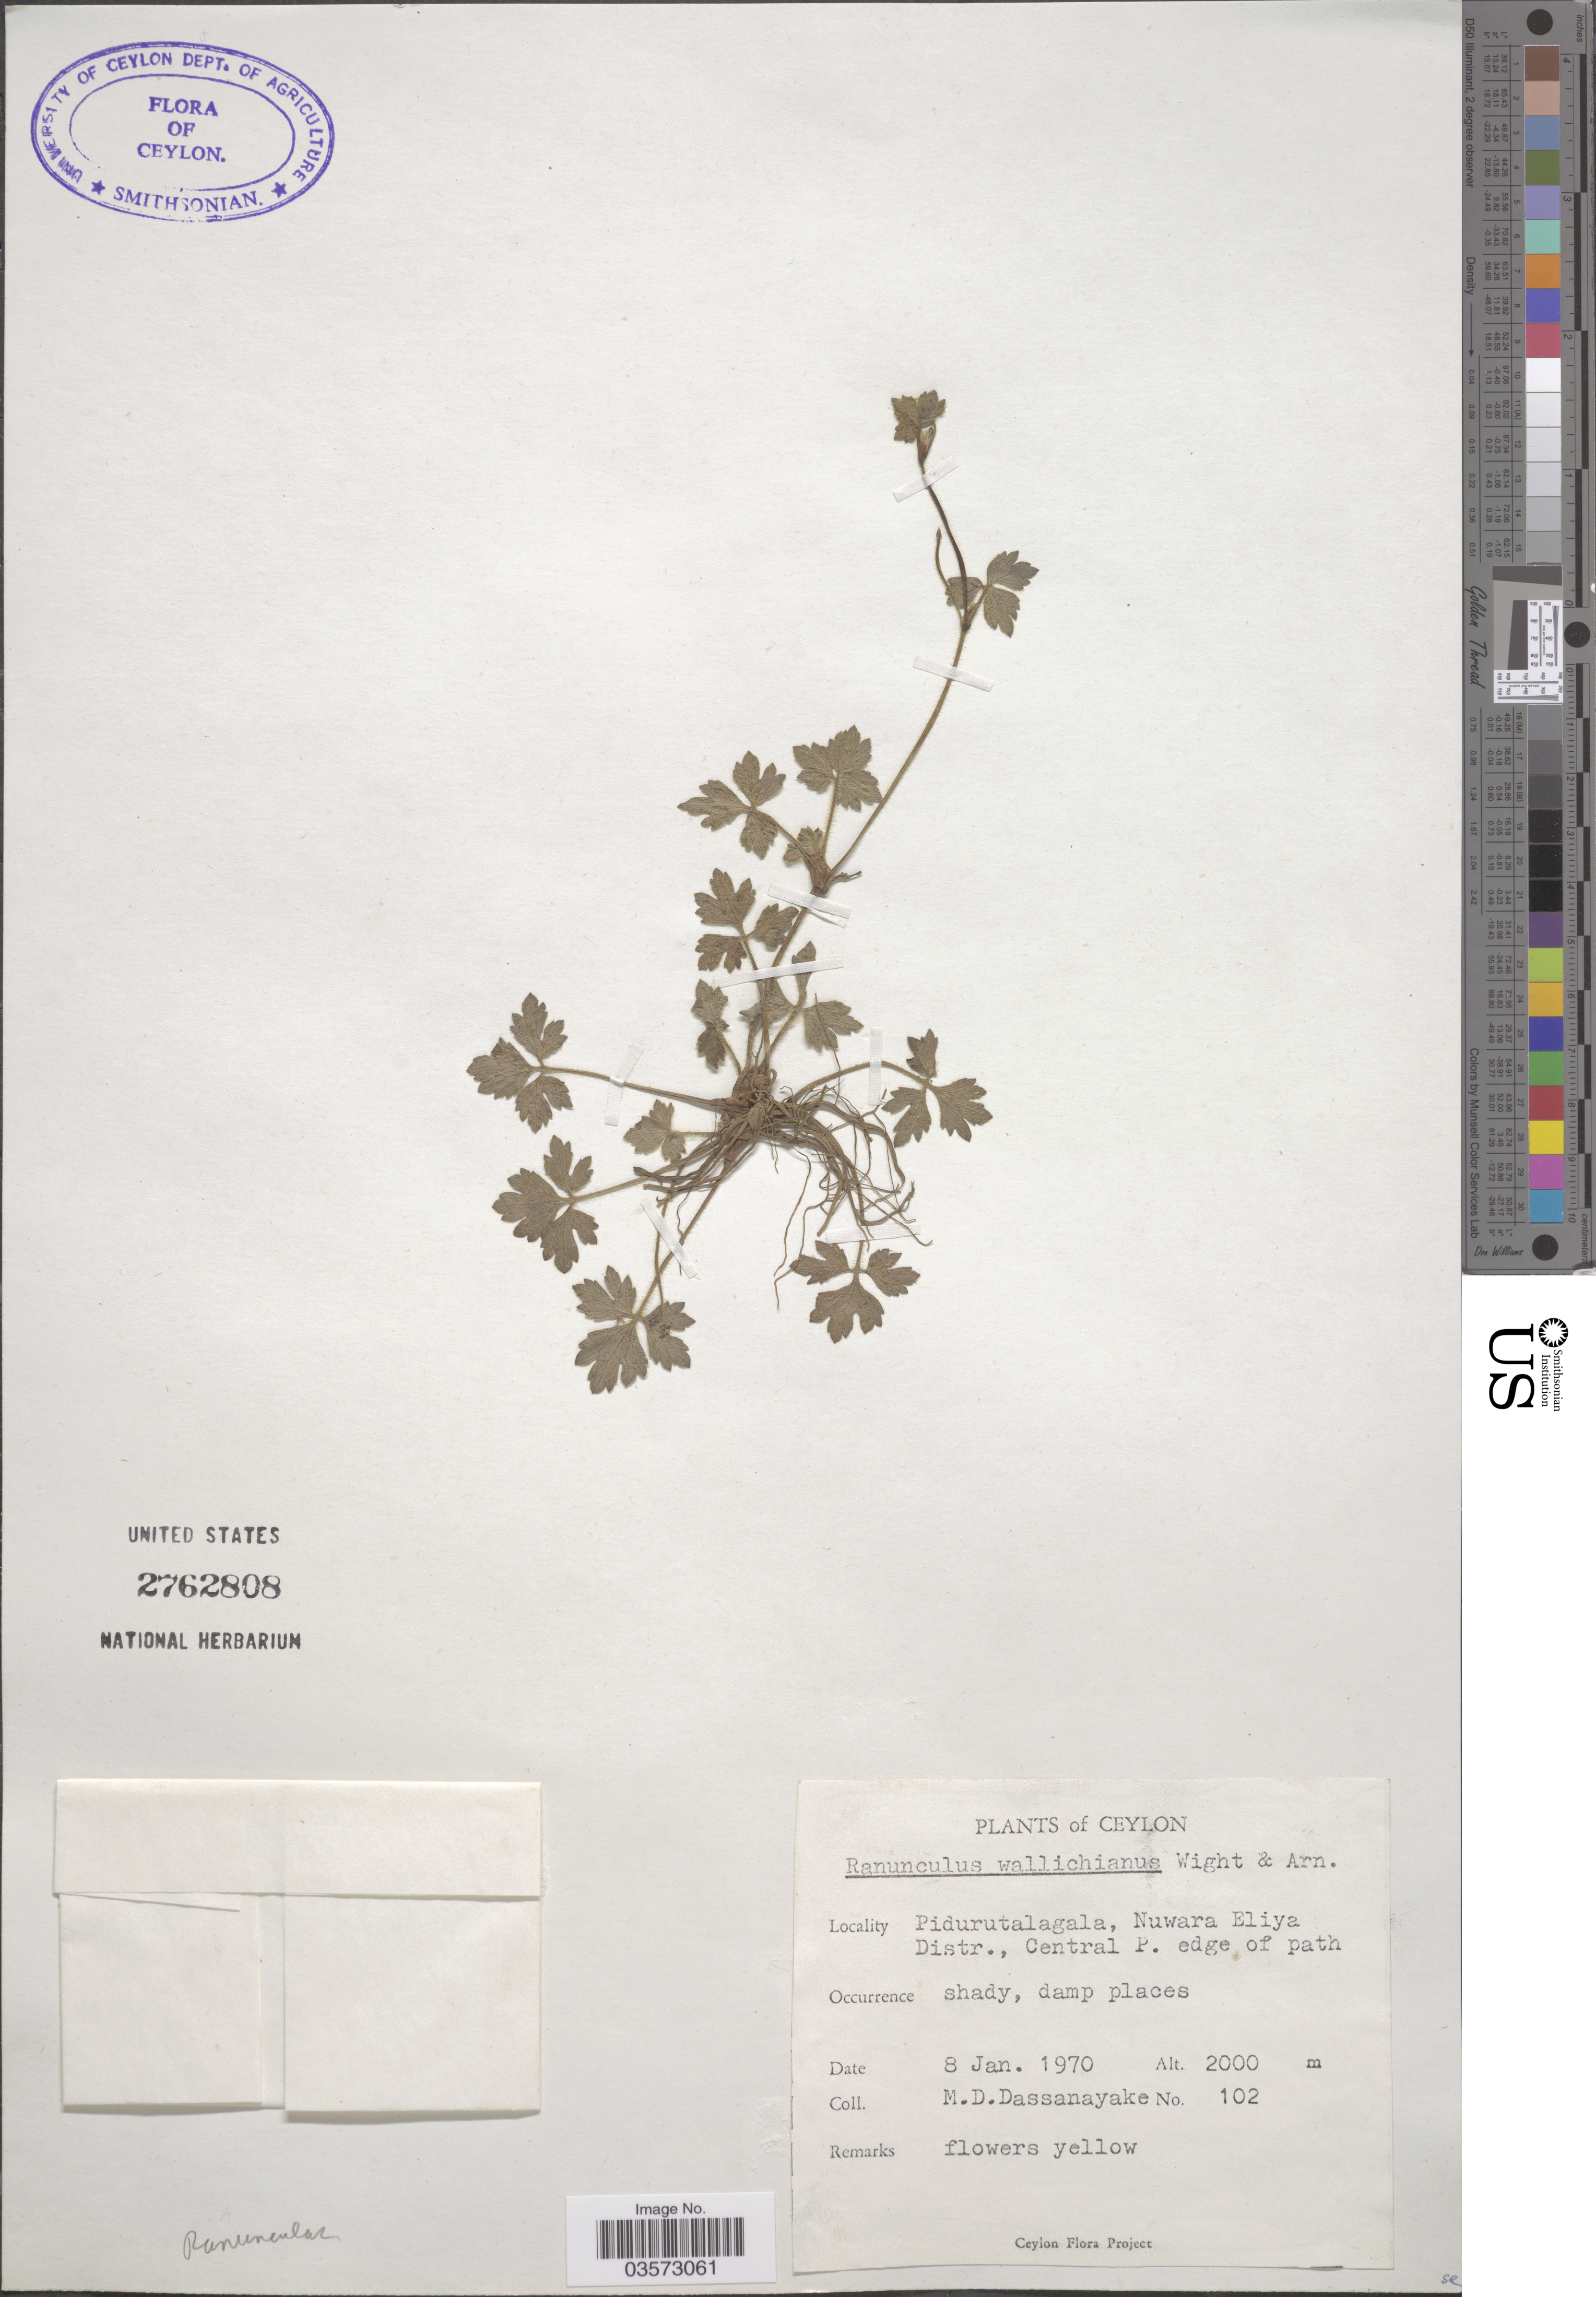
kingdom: Plantae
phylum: Tracheophyta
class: Magnoliopsida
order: Ranunculales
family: Ranunculaceae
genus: Ranunculus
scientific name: Ranunculus wallichianus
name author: Wight & Arn.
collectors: M. D. Dassanayake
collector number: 102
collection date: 1970-01-08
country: Sri Lanka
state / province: Central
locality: Ceylon. Pidurutalagala, Nuwara Eliya Distr., Central P. edge of path.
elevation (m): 2000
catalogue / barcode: US 2762808